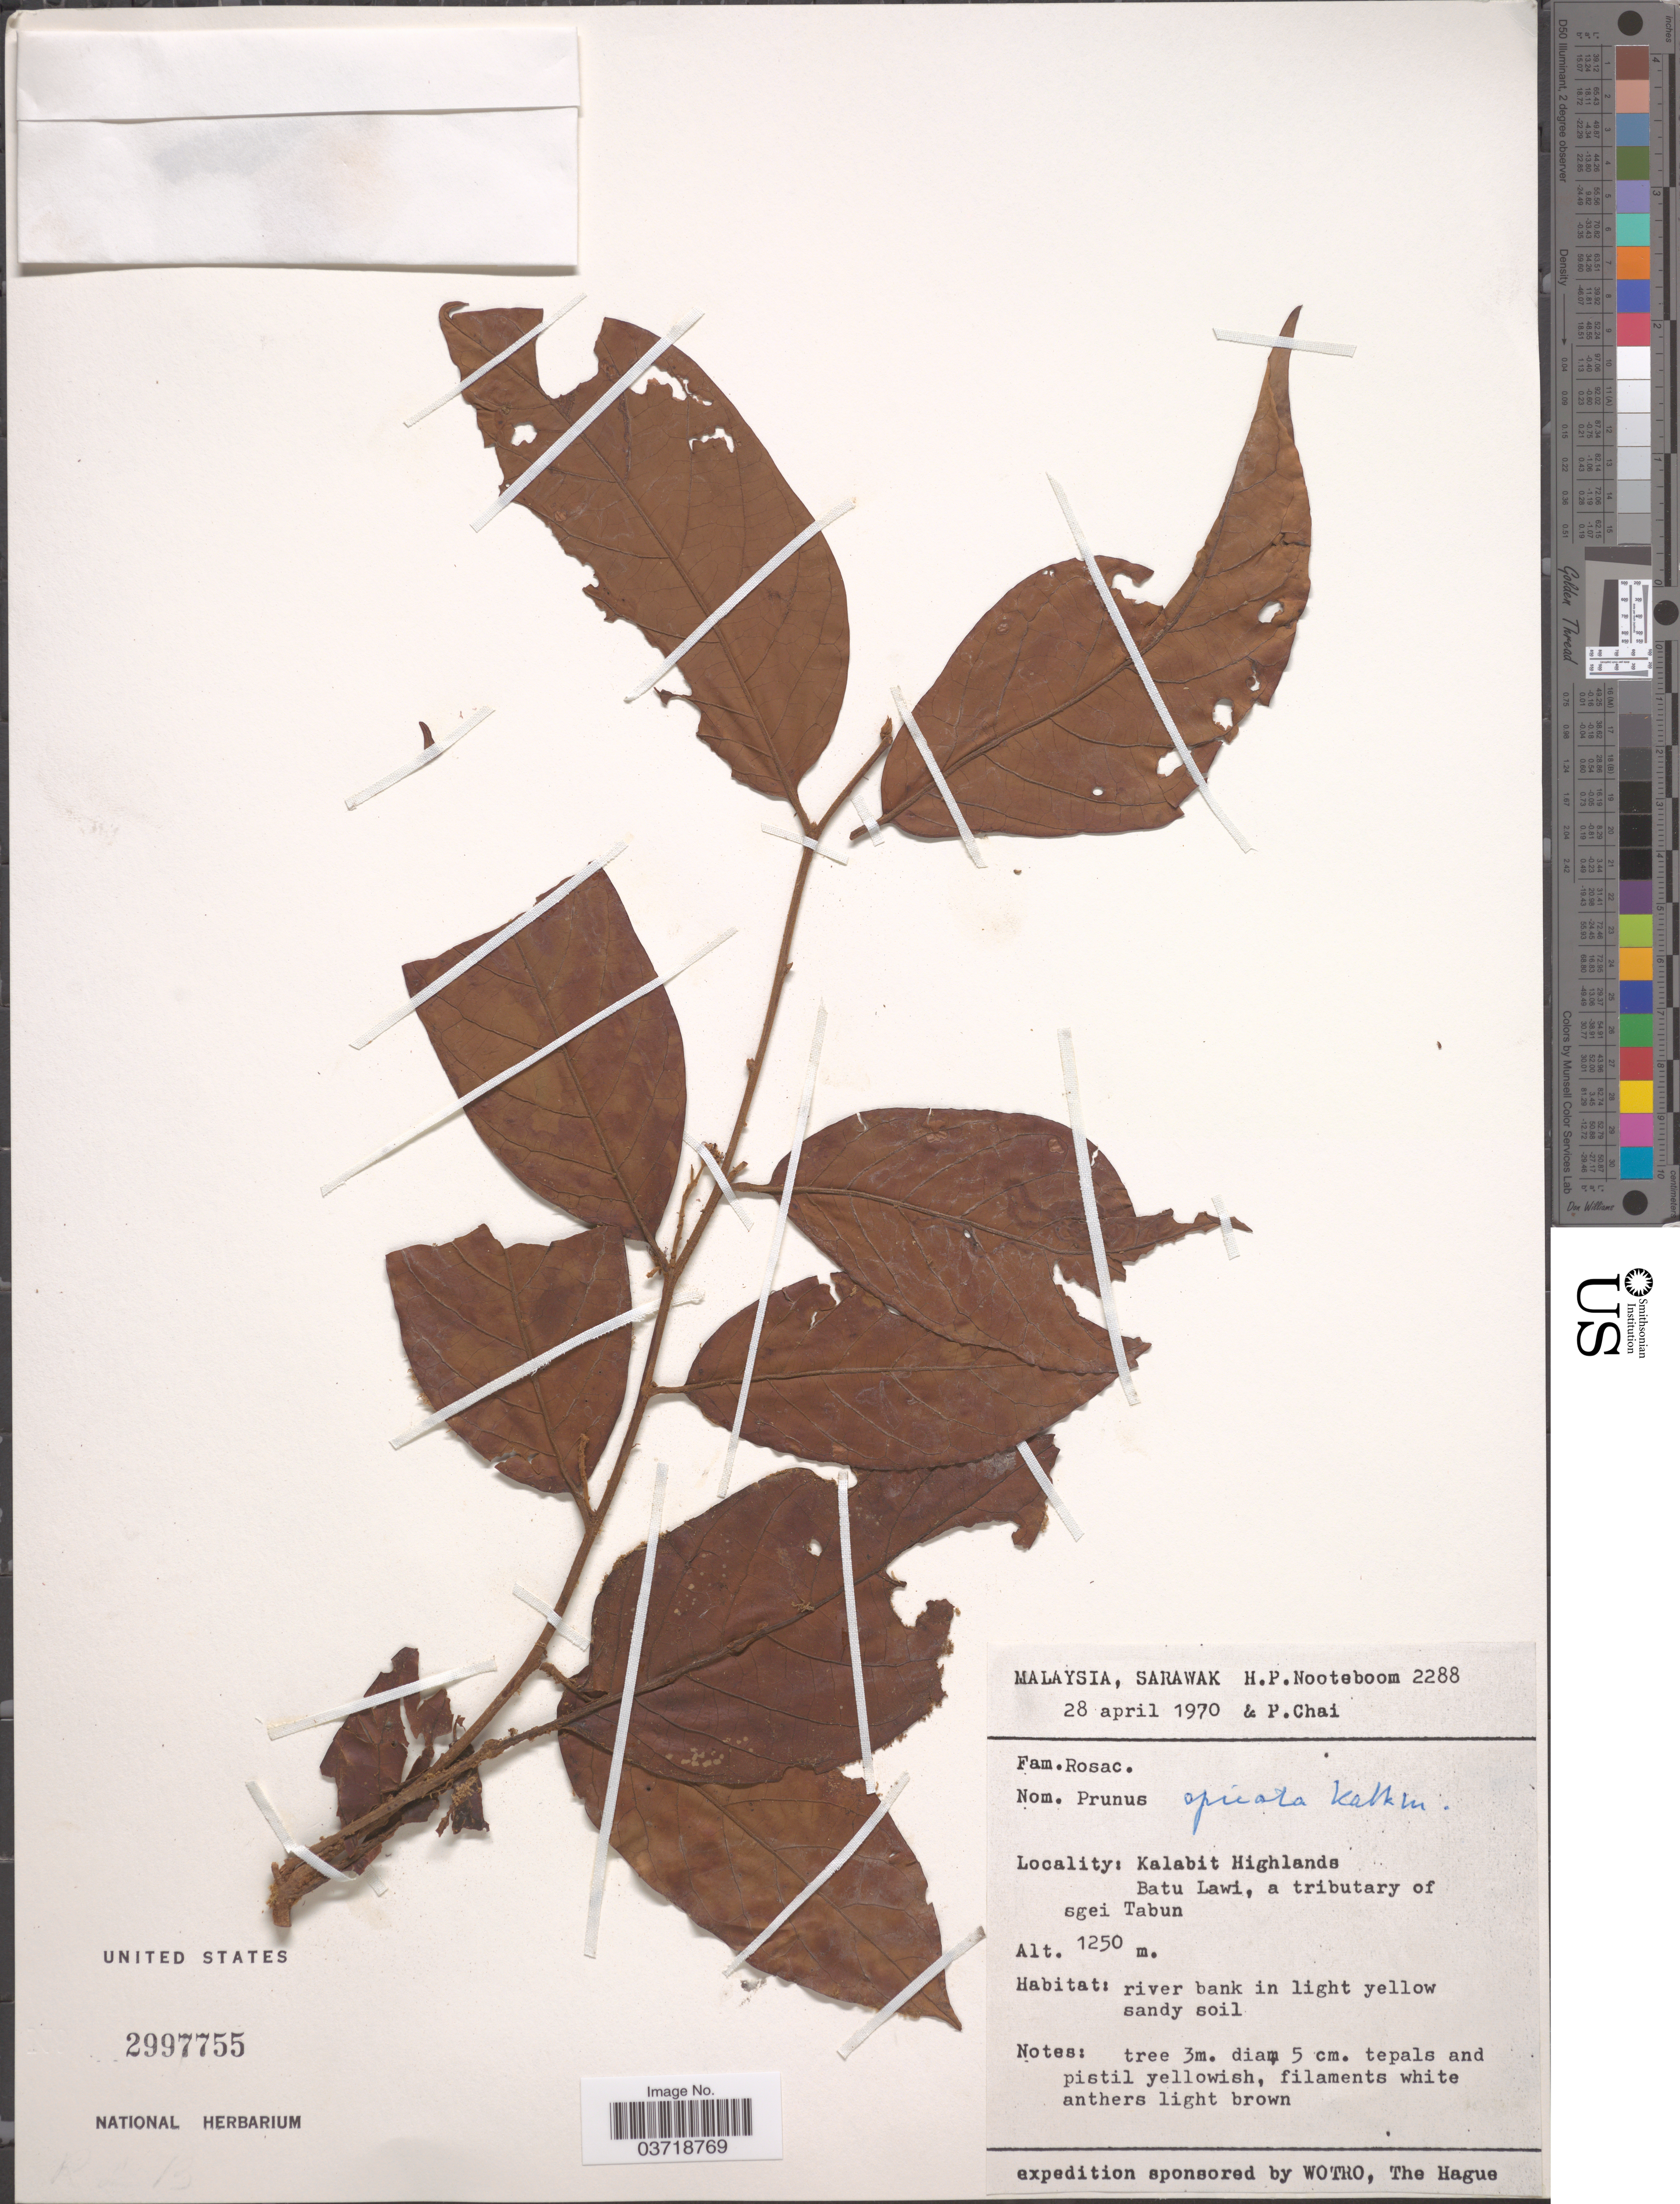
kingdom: Plantae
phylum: Tracheophyta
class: Magnoliopsida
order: Rosales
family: Rosaceae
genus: Prunus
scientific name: Prunus spicata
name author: Kalkman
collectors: H. P. Nooteboom & P. Chai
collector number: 2288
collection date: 1970-04-28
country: Malaysia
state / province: Sarawak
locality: Kalabit Highlands. Batu Lawi, a tributary of sgei Tabun.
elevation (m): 1250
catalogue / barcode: US 2997755